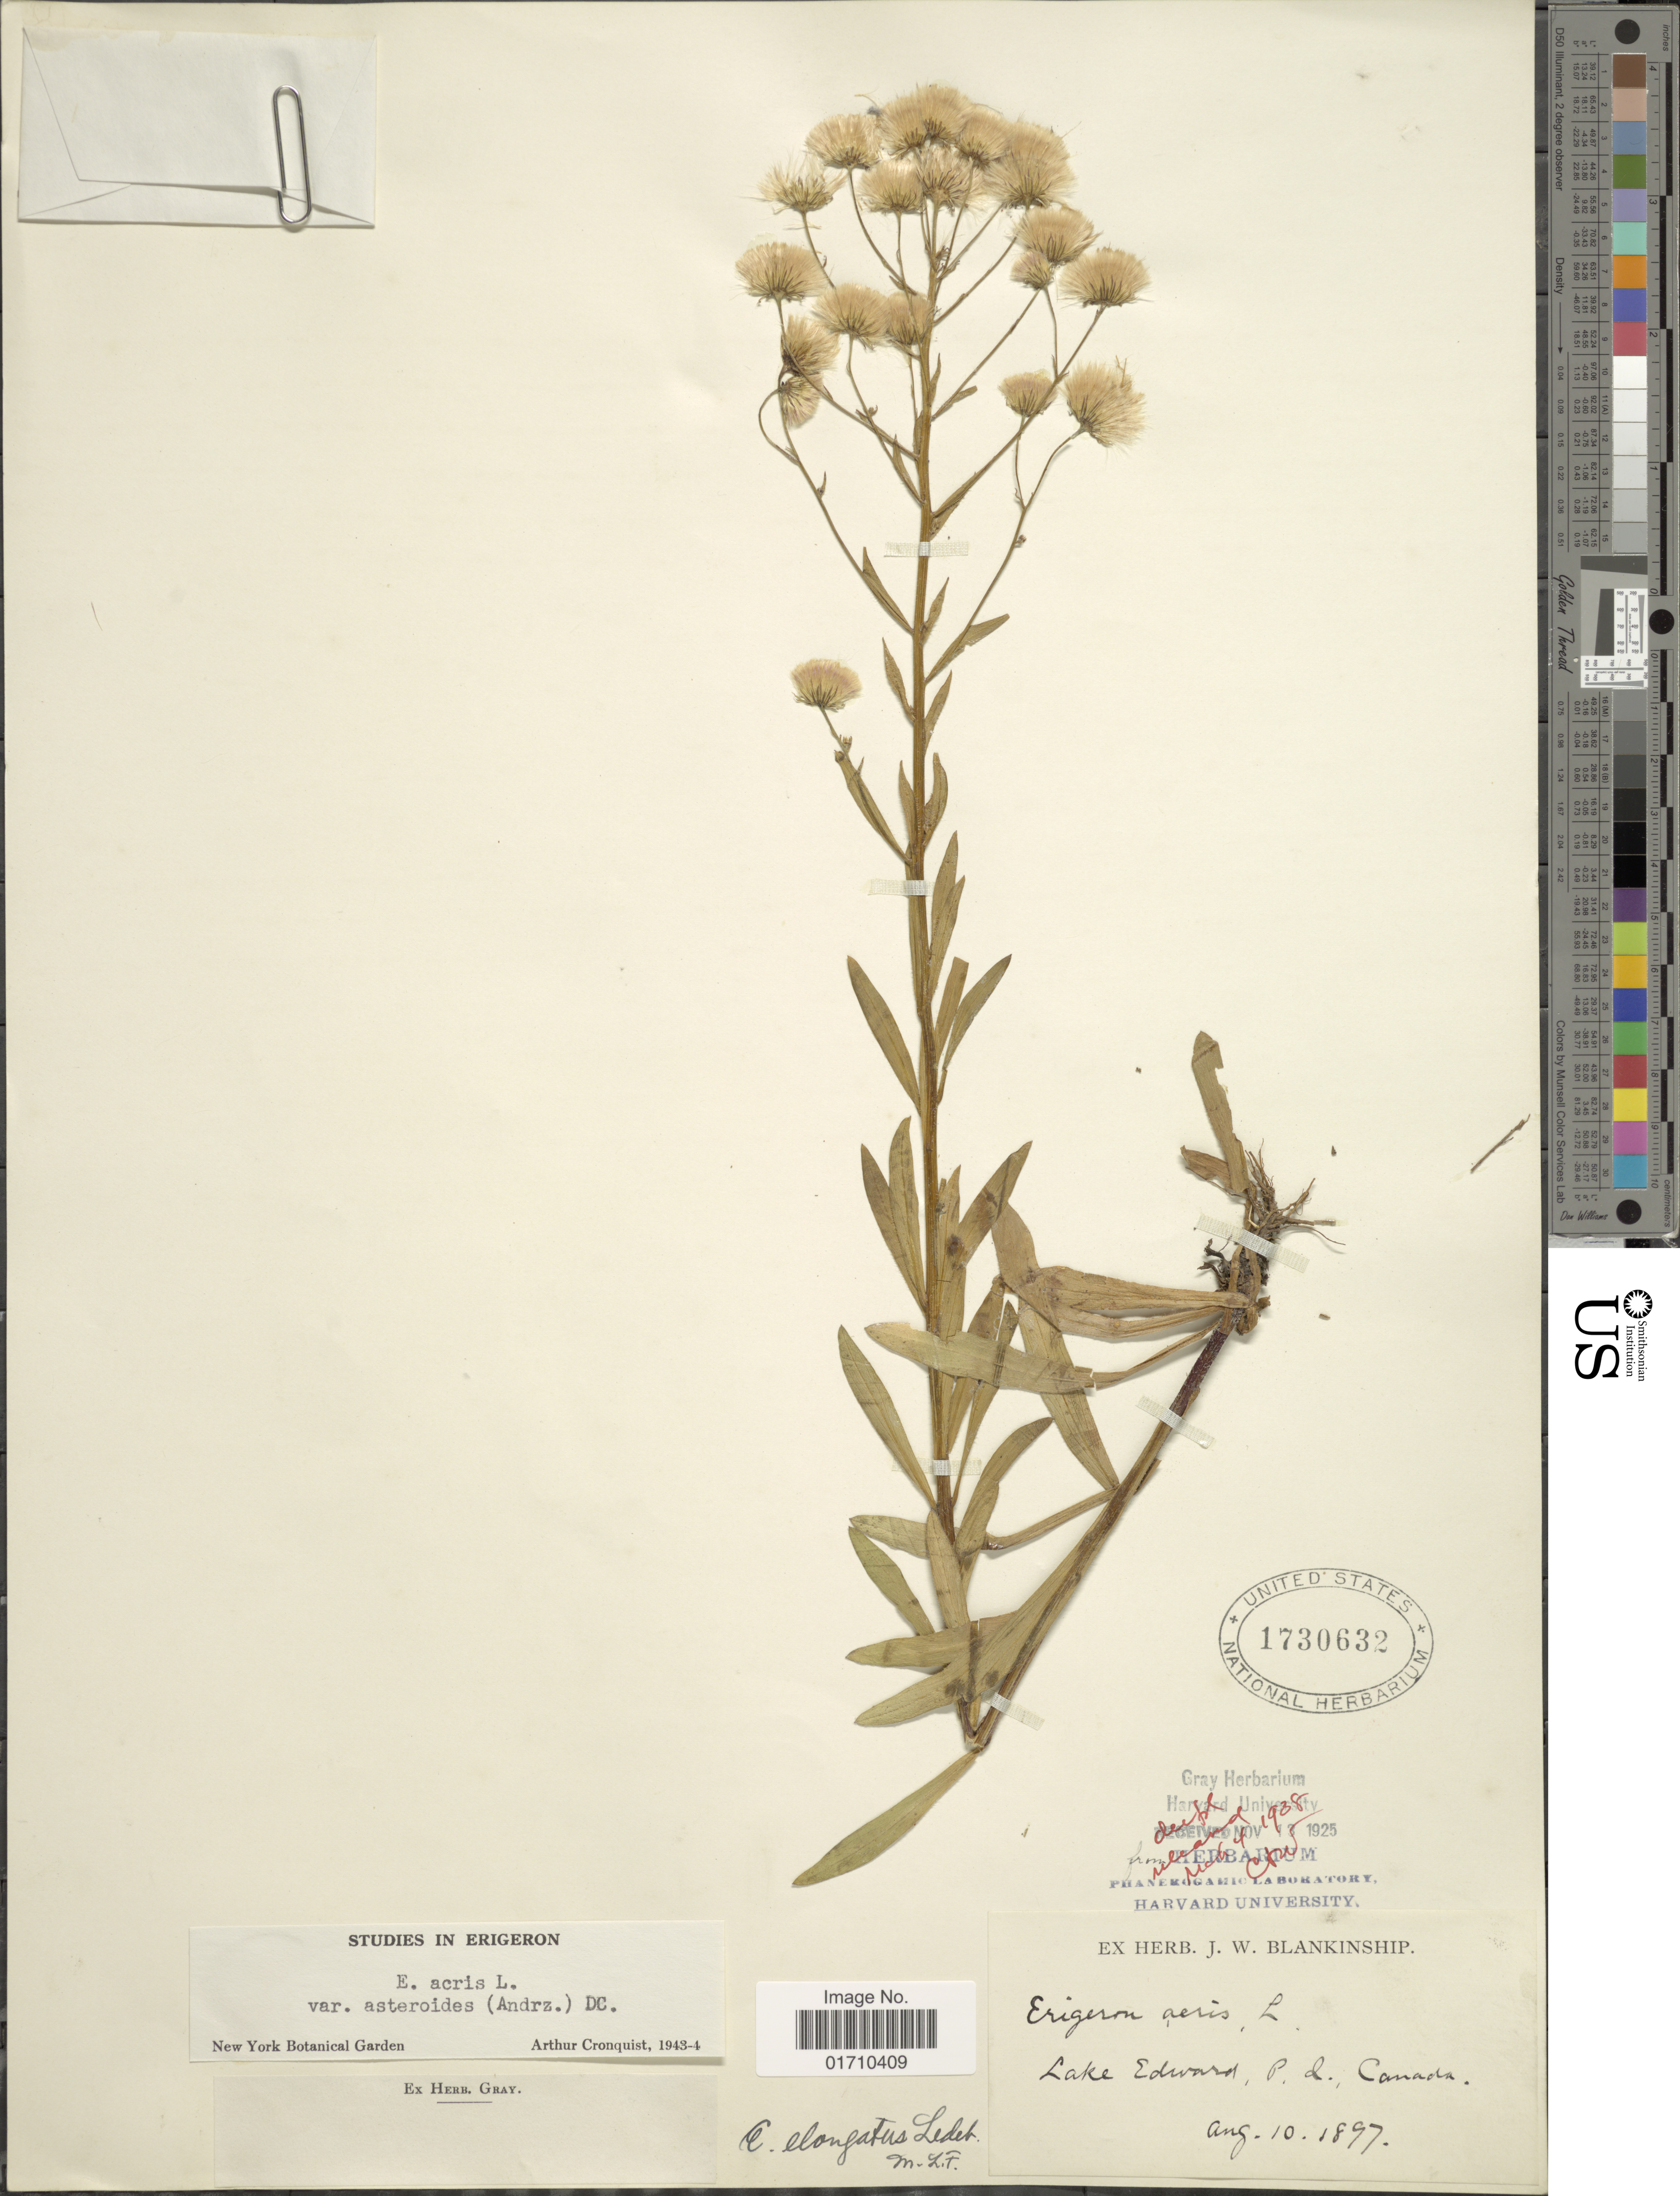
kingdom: Plantae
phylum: Tracheophyta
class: Magnoliopsida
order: Asterales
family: Asteraceae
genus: Erigeron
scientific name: Erigeron acris var. asteroides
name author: (Andrz.) DC.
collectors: ex herb. J. W. Blankinship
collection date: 1897-08-10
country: Canada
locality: Lake Edward, P.D.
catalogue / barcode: US 1730632